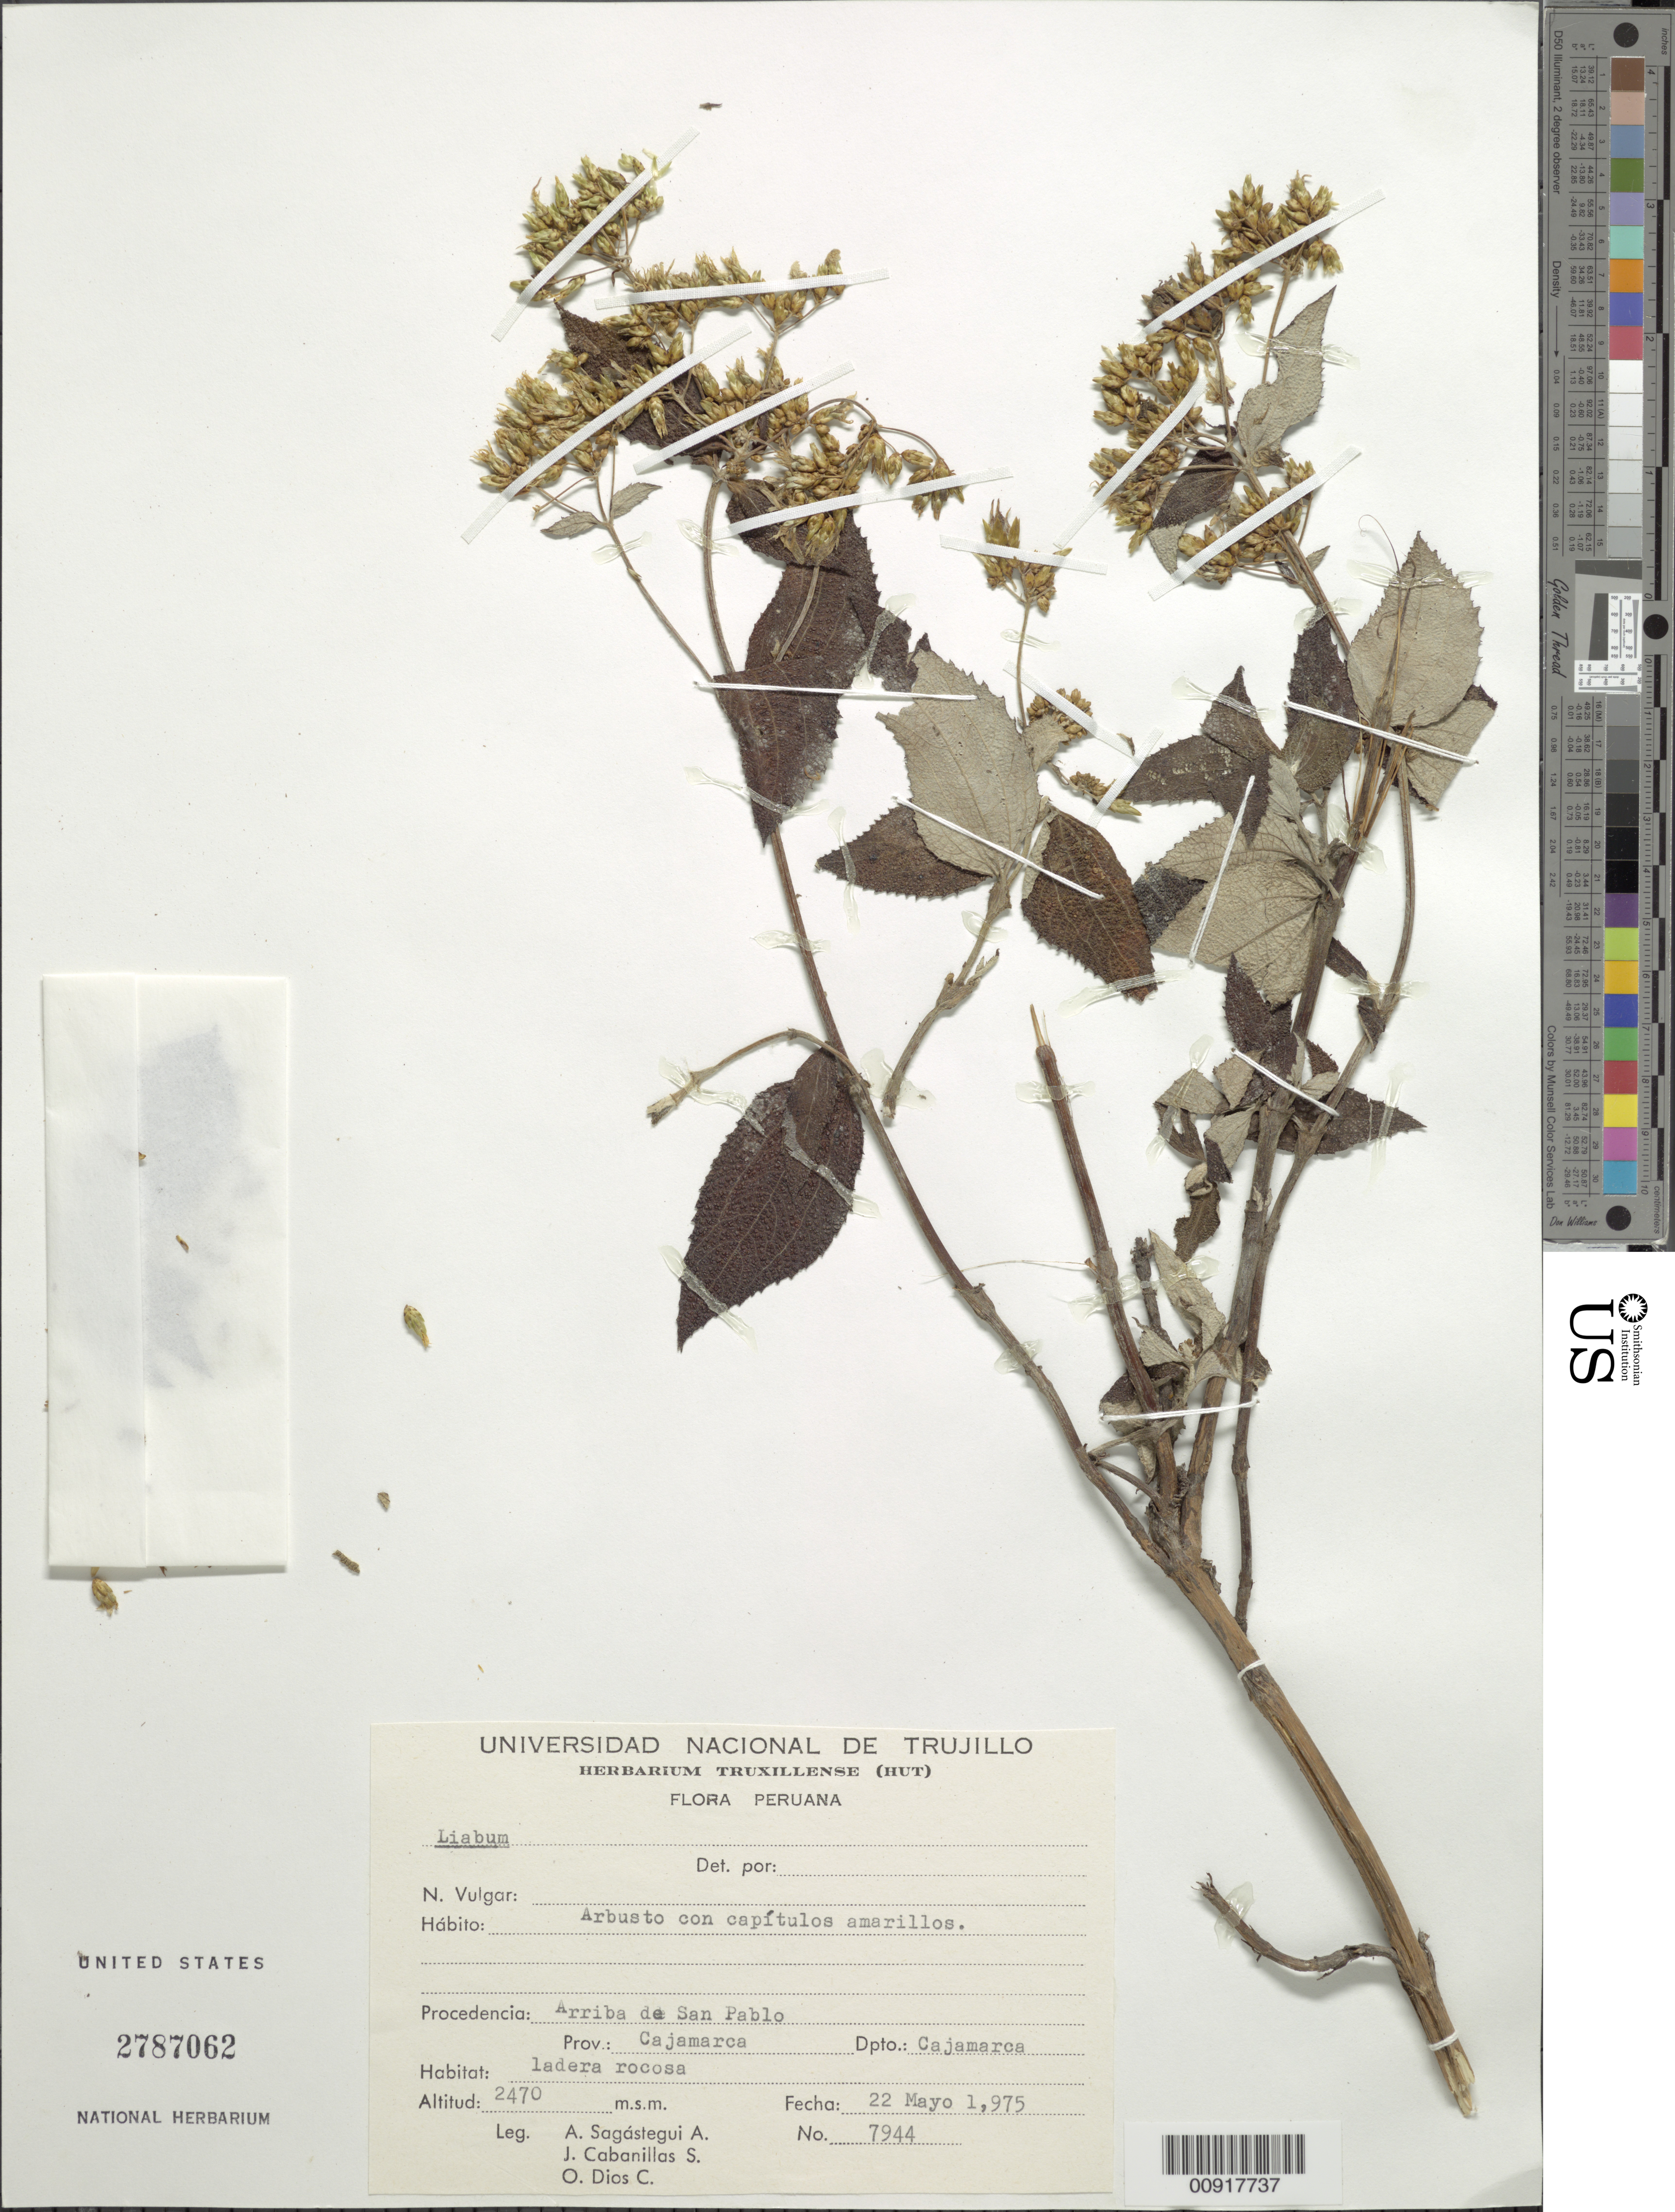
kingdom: Plantae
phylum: Tracheophyta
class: Magnoliopsida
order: Asterales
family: Asteraceae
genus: Cacosmia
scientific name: Cacosmia rugosa var. nivea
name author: Hieron.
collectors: A. Sagástegui A.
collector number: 7944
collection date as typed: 22 May 1975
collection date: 1975-05-22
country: Peru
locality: Prov. Cajamarca, Dpto. Cajamarca, arriba de San Pablo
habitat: Ladera rocoso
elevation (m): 2470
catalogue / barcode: US 2787062